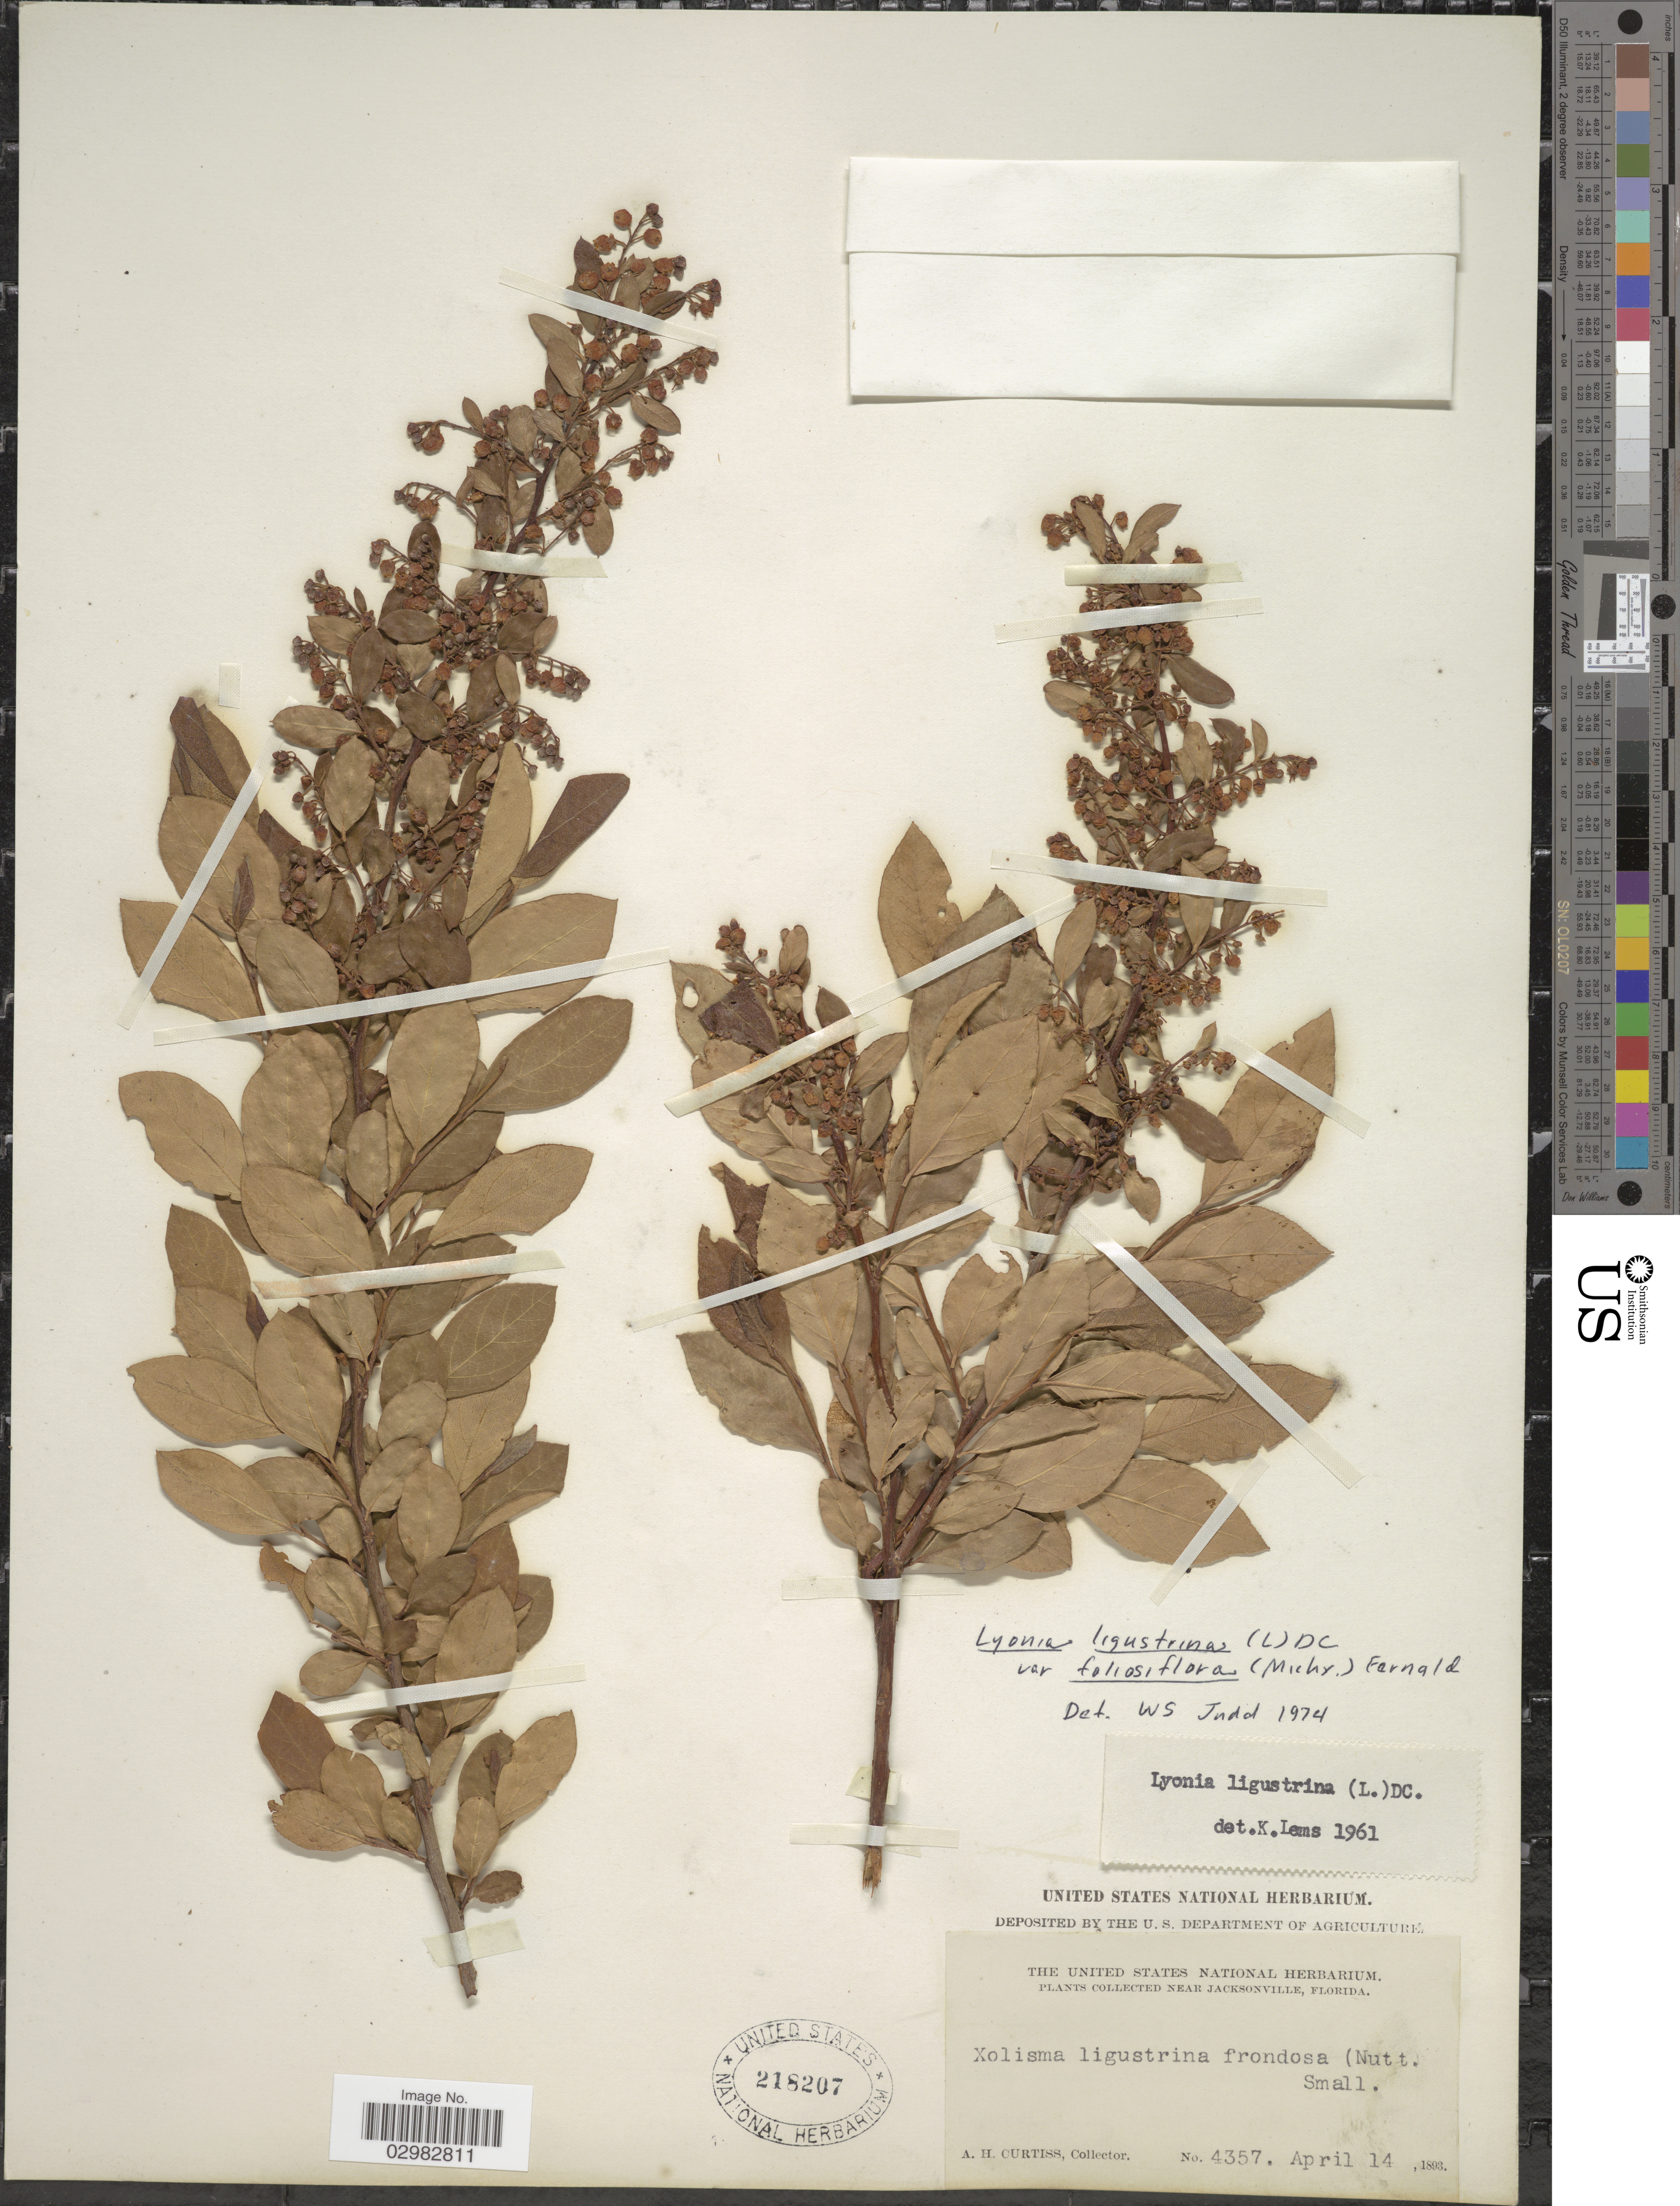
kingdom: Plantae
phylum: Tracheophyta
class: Magnoliopsida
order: Ericales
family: Ericaceae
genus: Lyonia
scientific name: Lyonia ligustrina var. foliosiflora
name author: (Michx.) Fernald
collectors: A. H. Curtiss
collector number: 4357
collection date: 1893-04-14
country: United States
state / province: Florida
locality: Near Jacksonville.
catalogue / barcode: US 218207